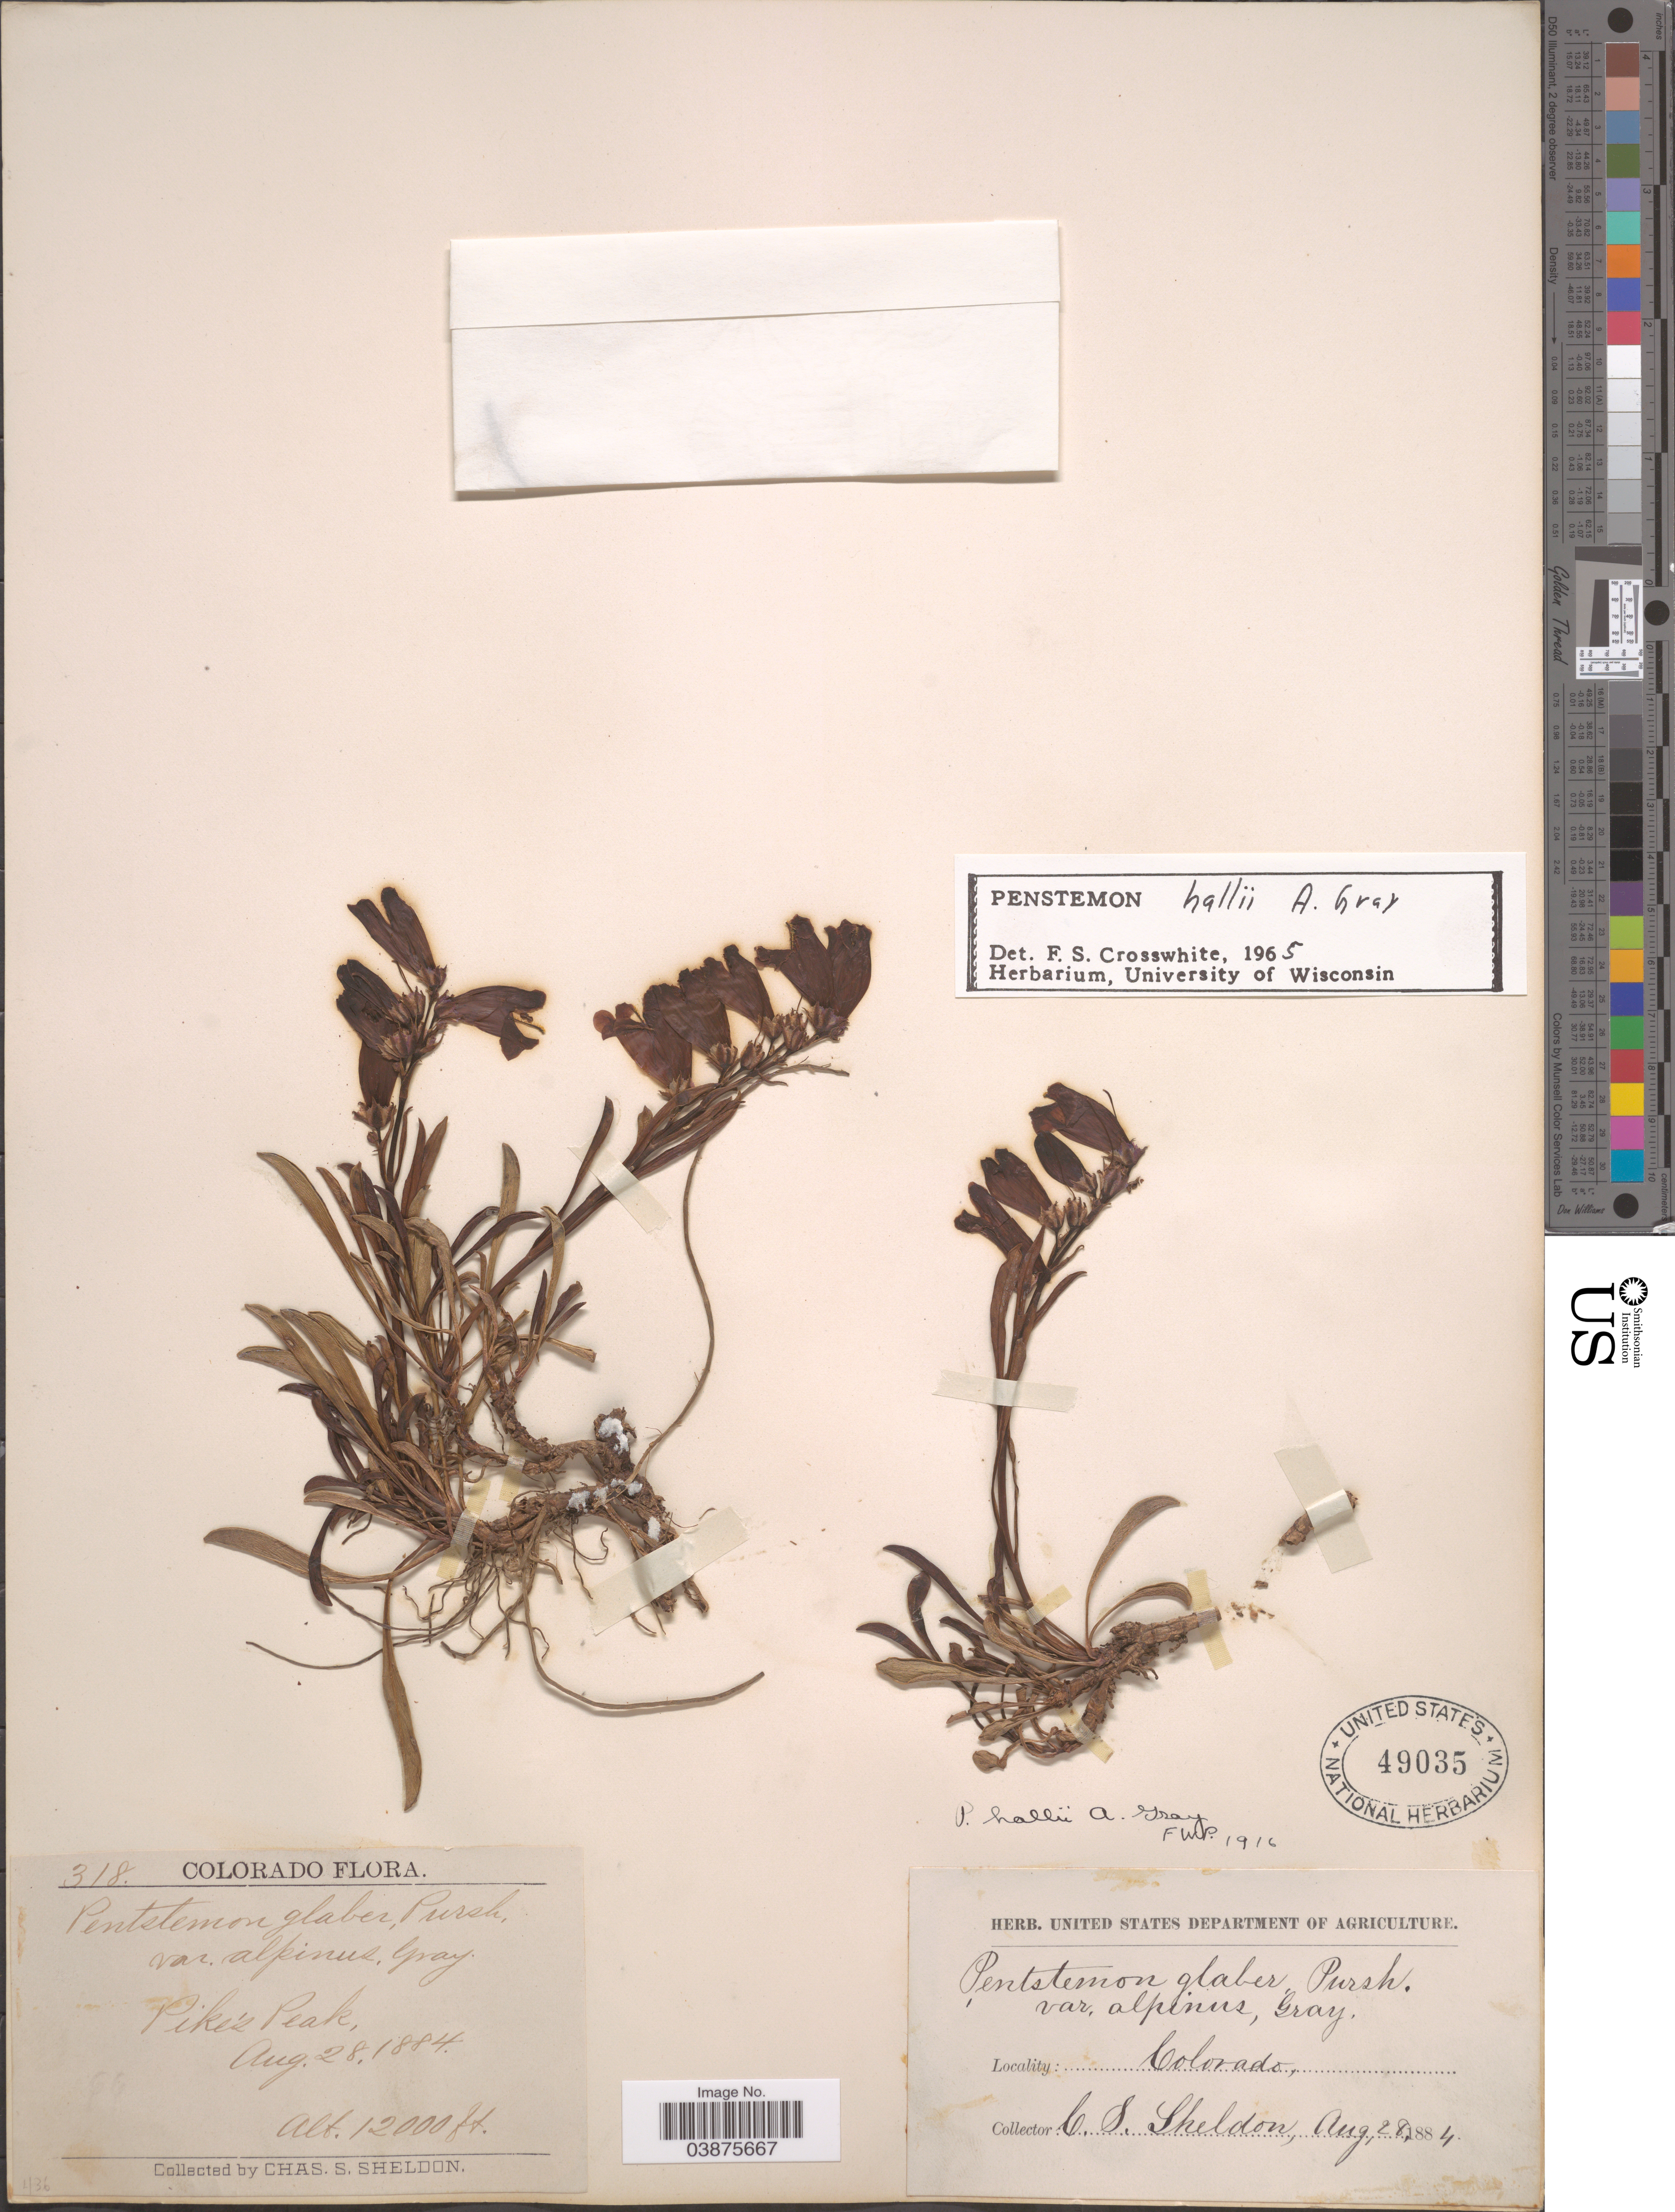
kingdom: Plantae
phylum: Tracheophyta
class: Magnoliopsida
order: Lamiales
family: Plantaginaceae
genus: Penstemon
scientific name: Penstemon hallii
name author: A. Gray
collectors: C. S. Sheldon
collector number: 318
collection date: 1884-08-28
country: United States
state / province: Colorado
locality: Pike's Peak.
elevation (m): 3658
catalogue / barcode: US 49035